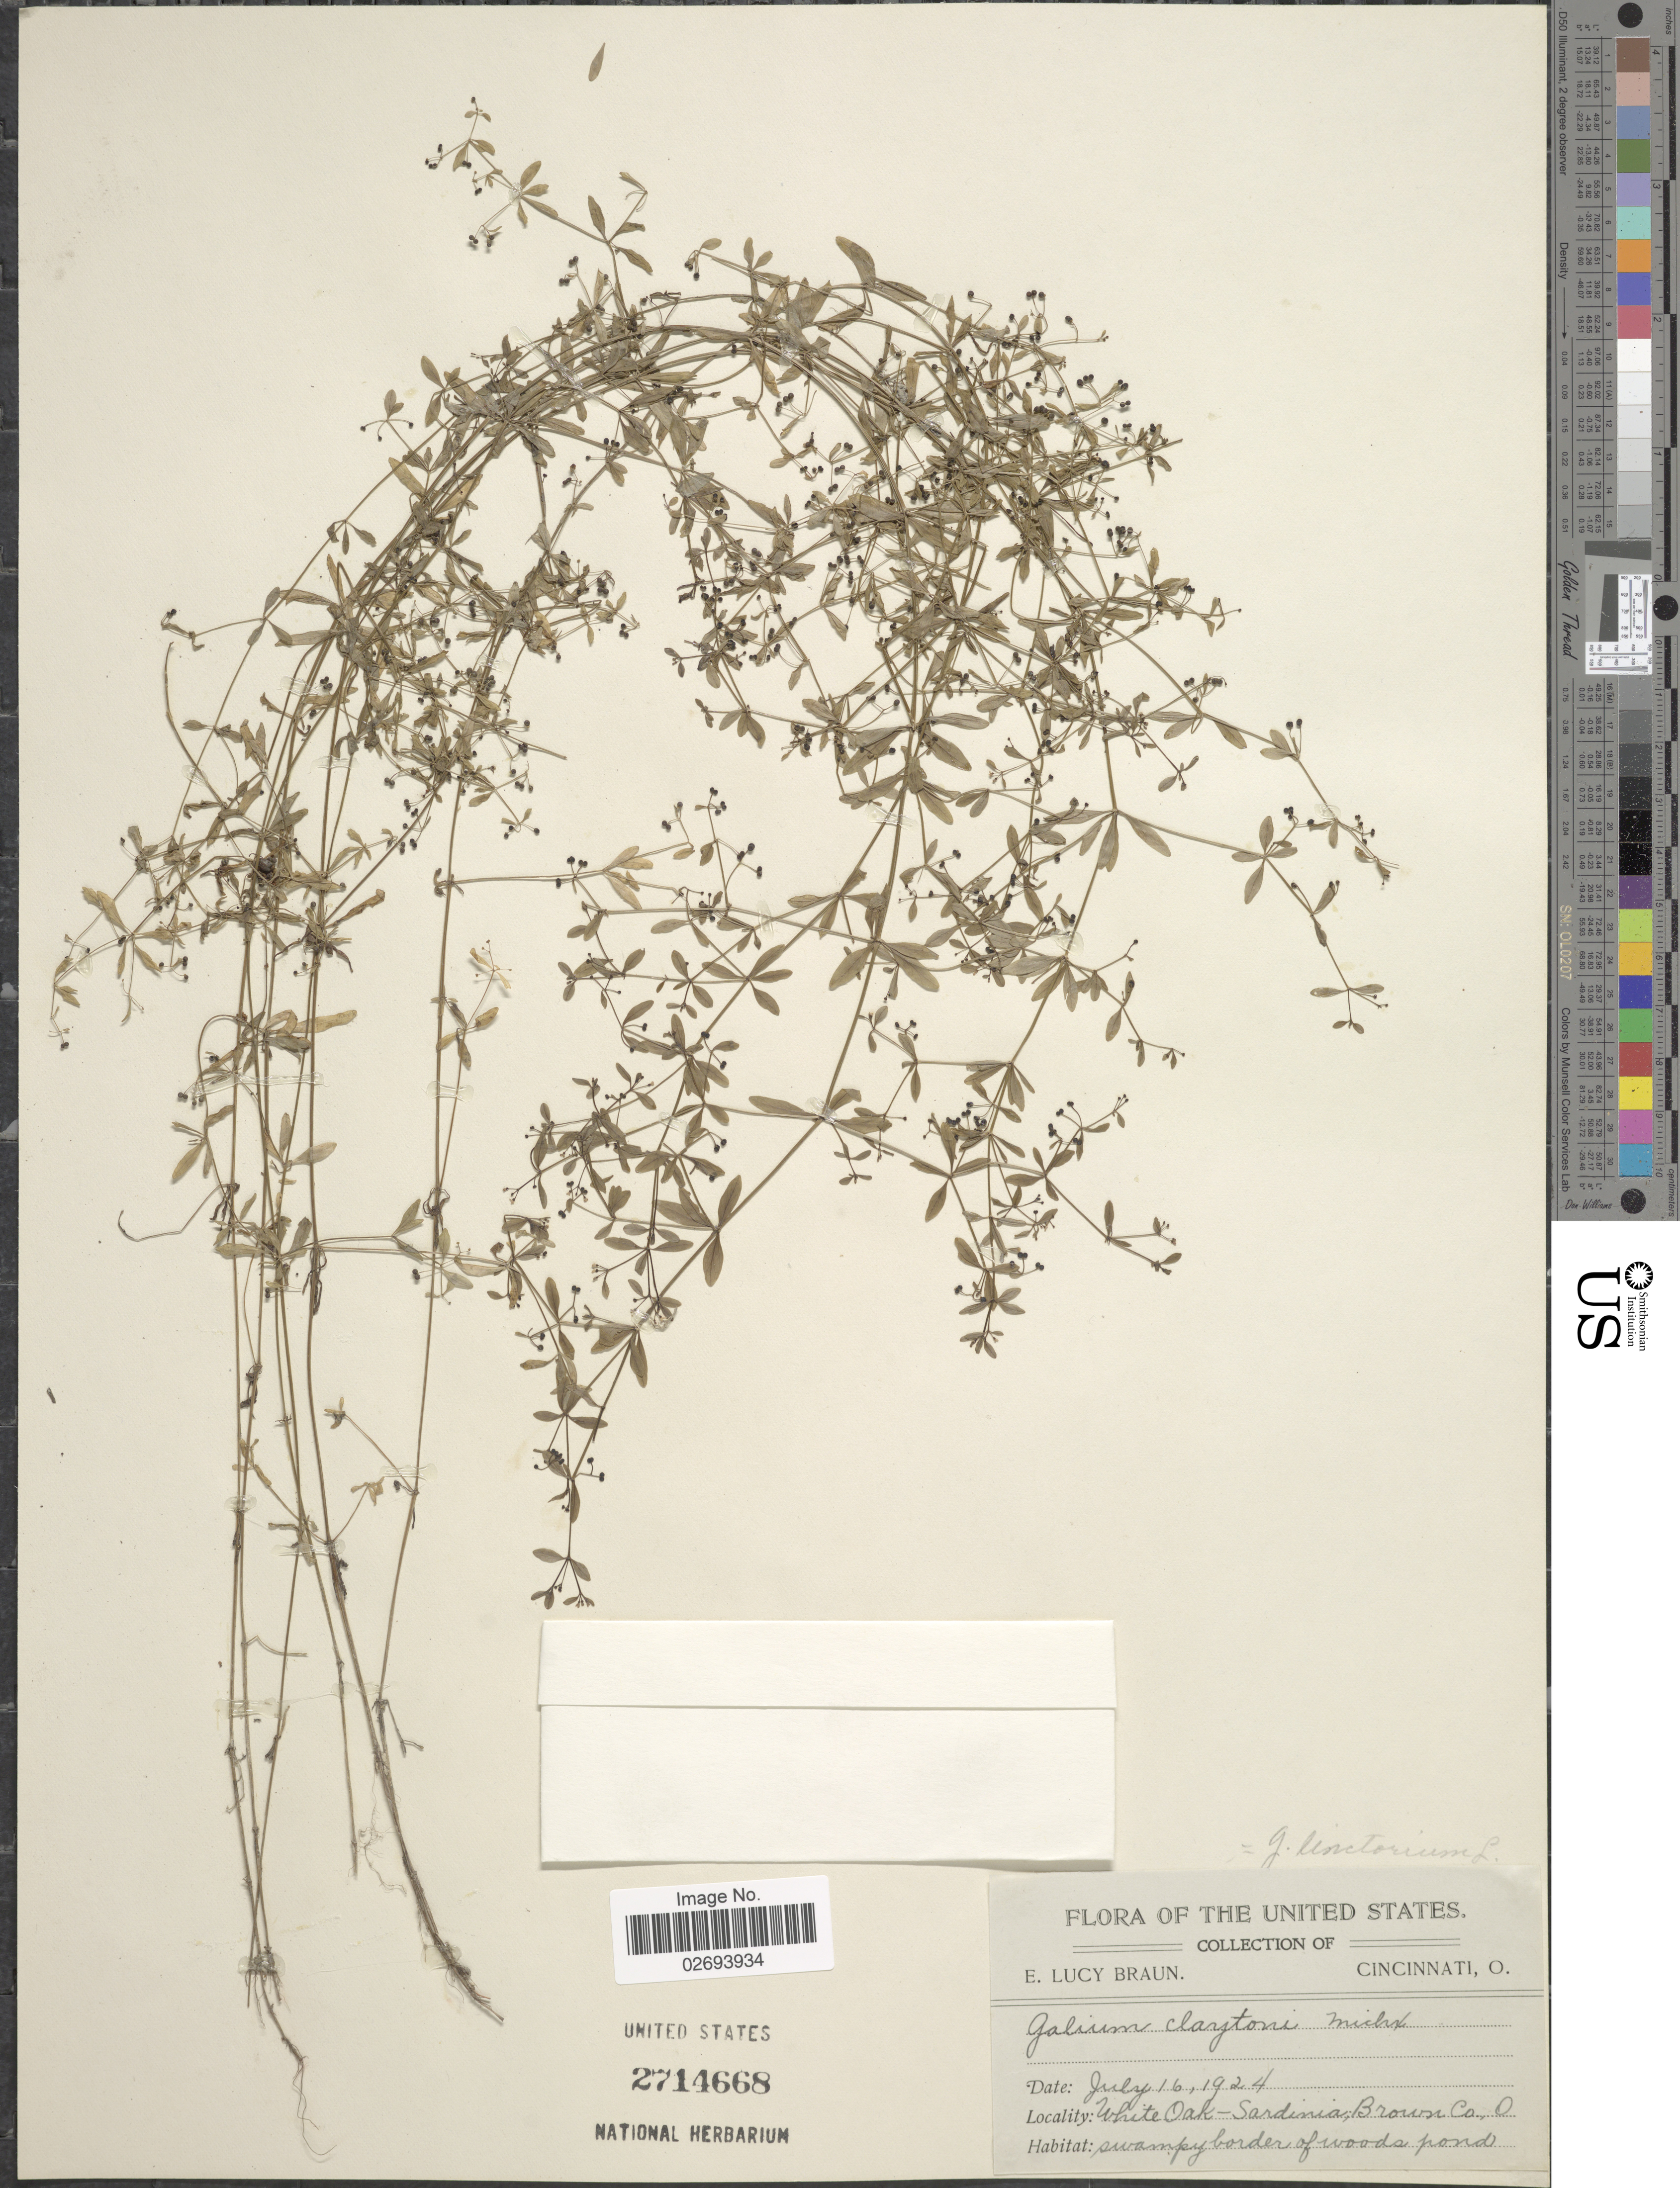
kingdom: Plantae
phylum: Tracheophyta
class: Magnoliopsida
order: Gentianales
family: Rubiaceae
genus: Galium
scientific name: Galium tinctorium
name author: (L.) Scop.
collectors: E. L. Braun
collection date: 1924-07-16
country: United States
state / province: Ohio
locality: White Oak-Sardinia; Brown Co.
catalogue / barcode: US 2714668